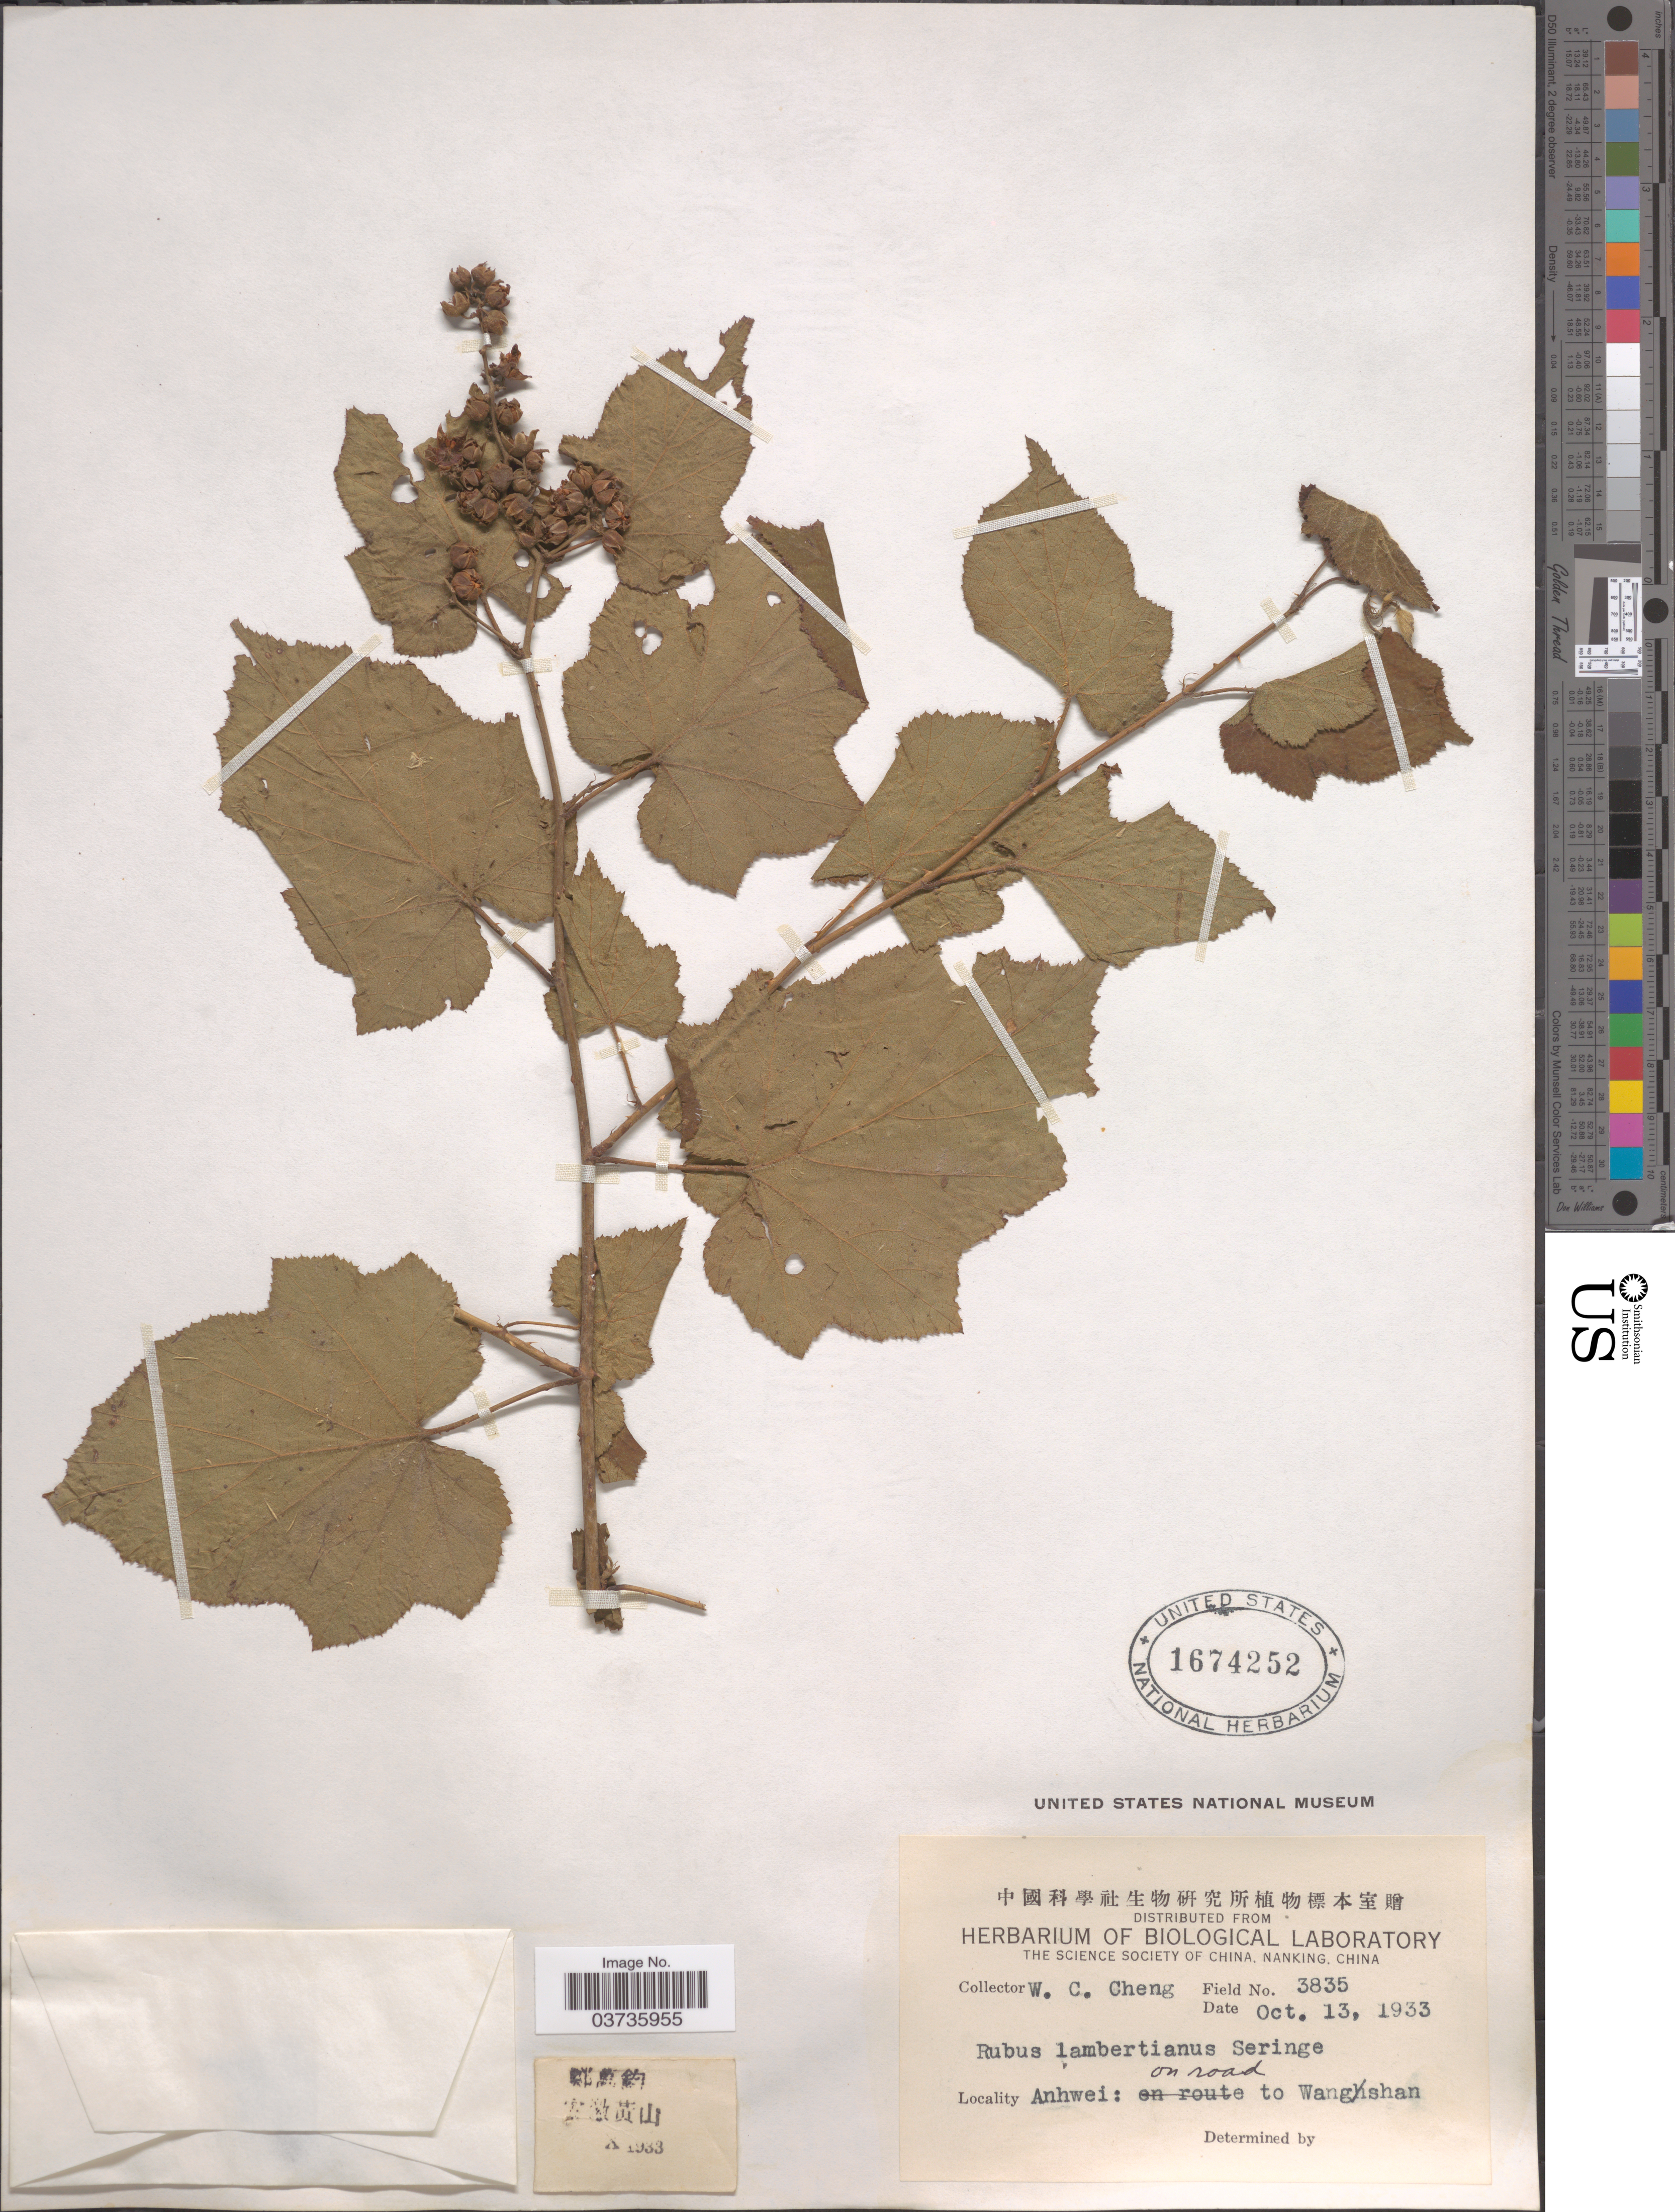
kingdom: Plantae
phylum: Tracheophyta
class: Magnoliopsida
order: Rosales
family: Rosaceae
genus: Rubus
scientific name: Rubus lambertianus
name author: Ser.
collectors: W. C. Cheng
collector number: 3835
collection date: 1933-10-13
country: China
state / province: Anhui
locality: Anhwei: on road to Wangshan.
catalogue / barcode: US 1674252